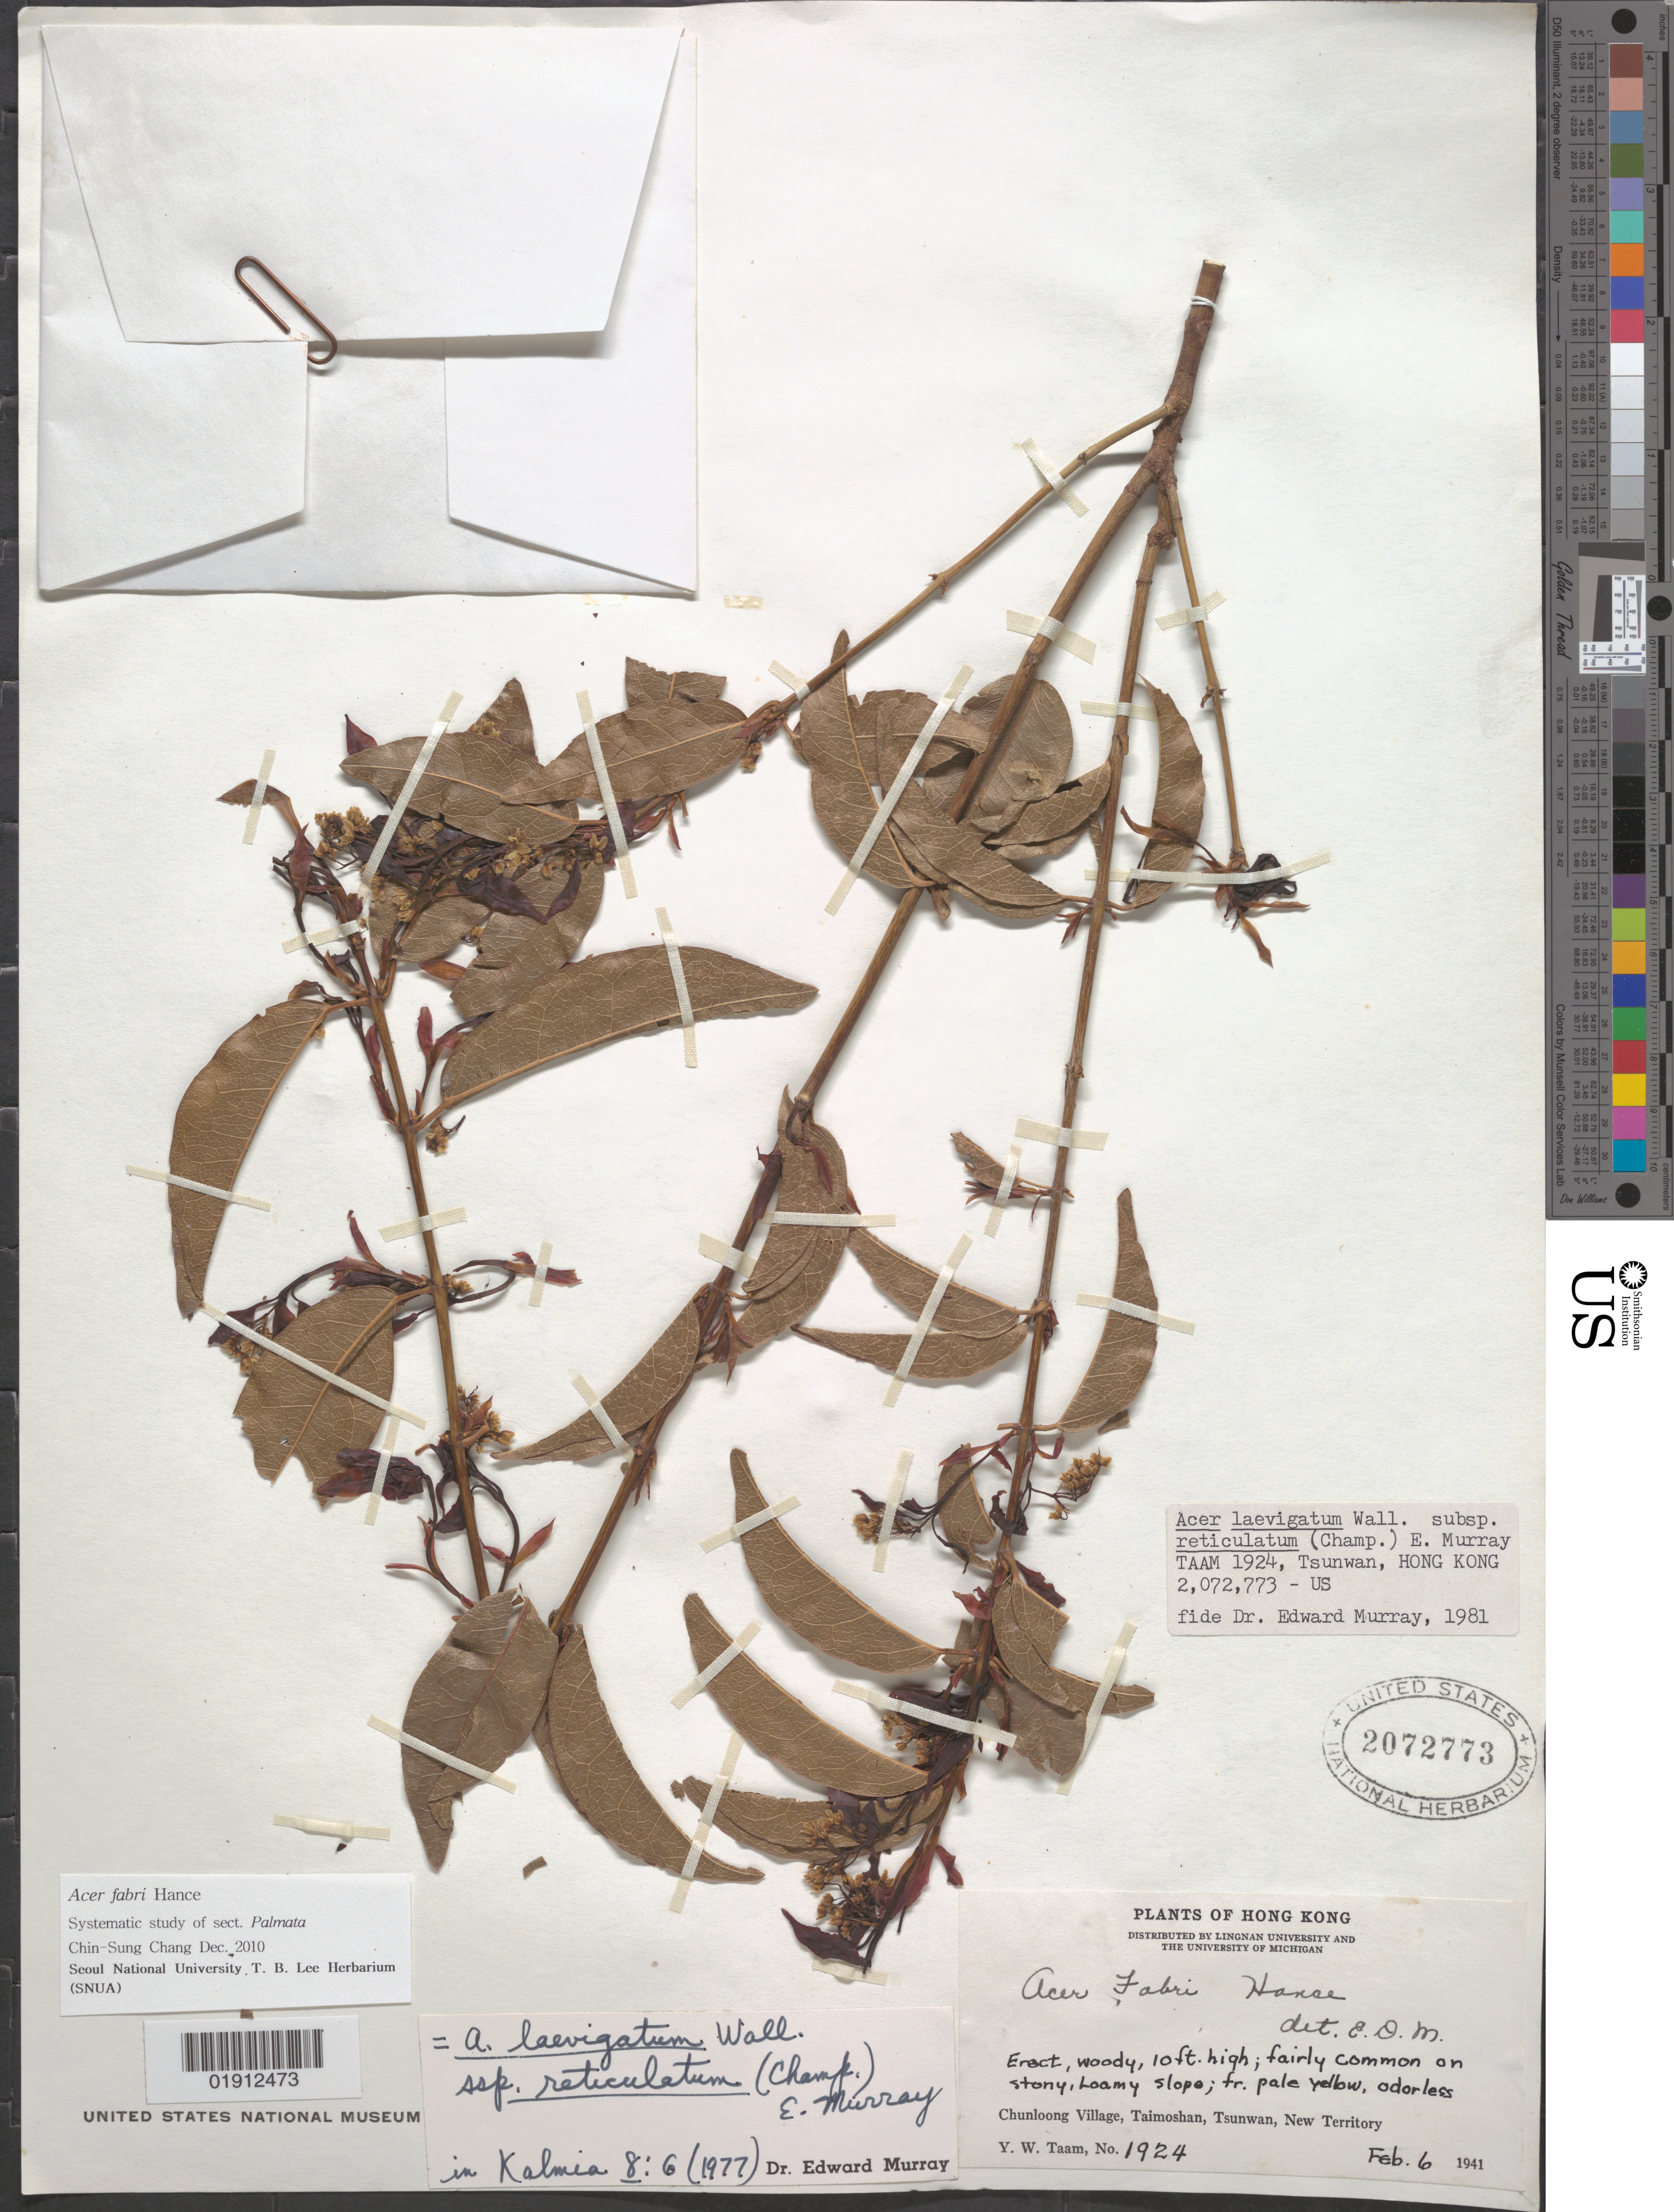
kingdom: Plantae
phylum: Tracheophyta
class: Magnoliopsida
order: Sapindales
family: Sapindaceae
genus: Acer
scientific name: Acer fabri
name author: Hance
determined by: Chang, C. S., (SNUA)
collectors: Y. W. Taam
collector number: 1924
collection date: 1941-02-06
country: China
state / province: Hong Kong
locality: Chunloong Village, taimoshan, Tsunwan, New Territory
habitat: Fairly common on stony, loamy slope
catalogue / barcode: US 2072773